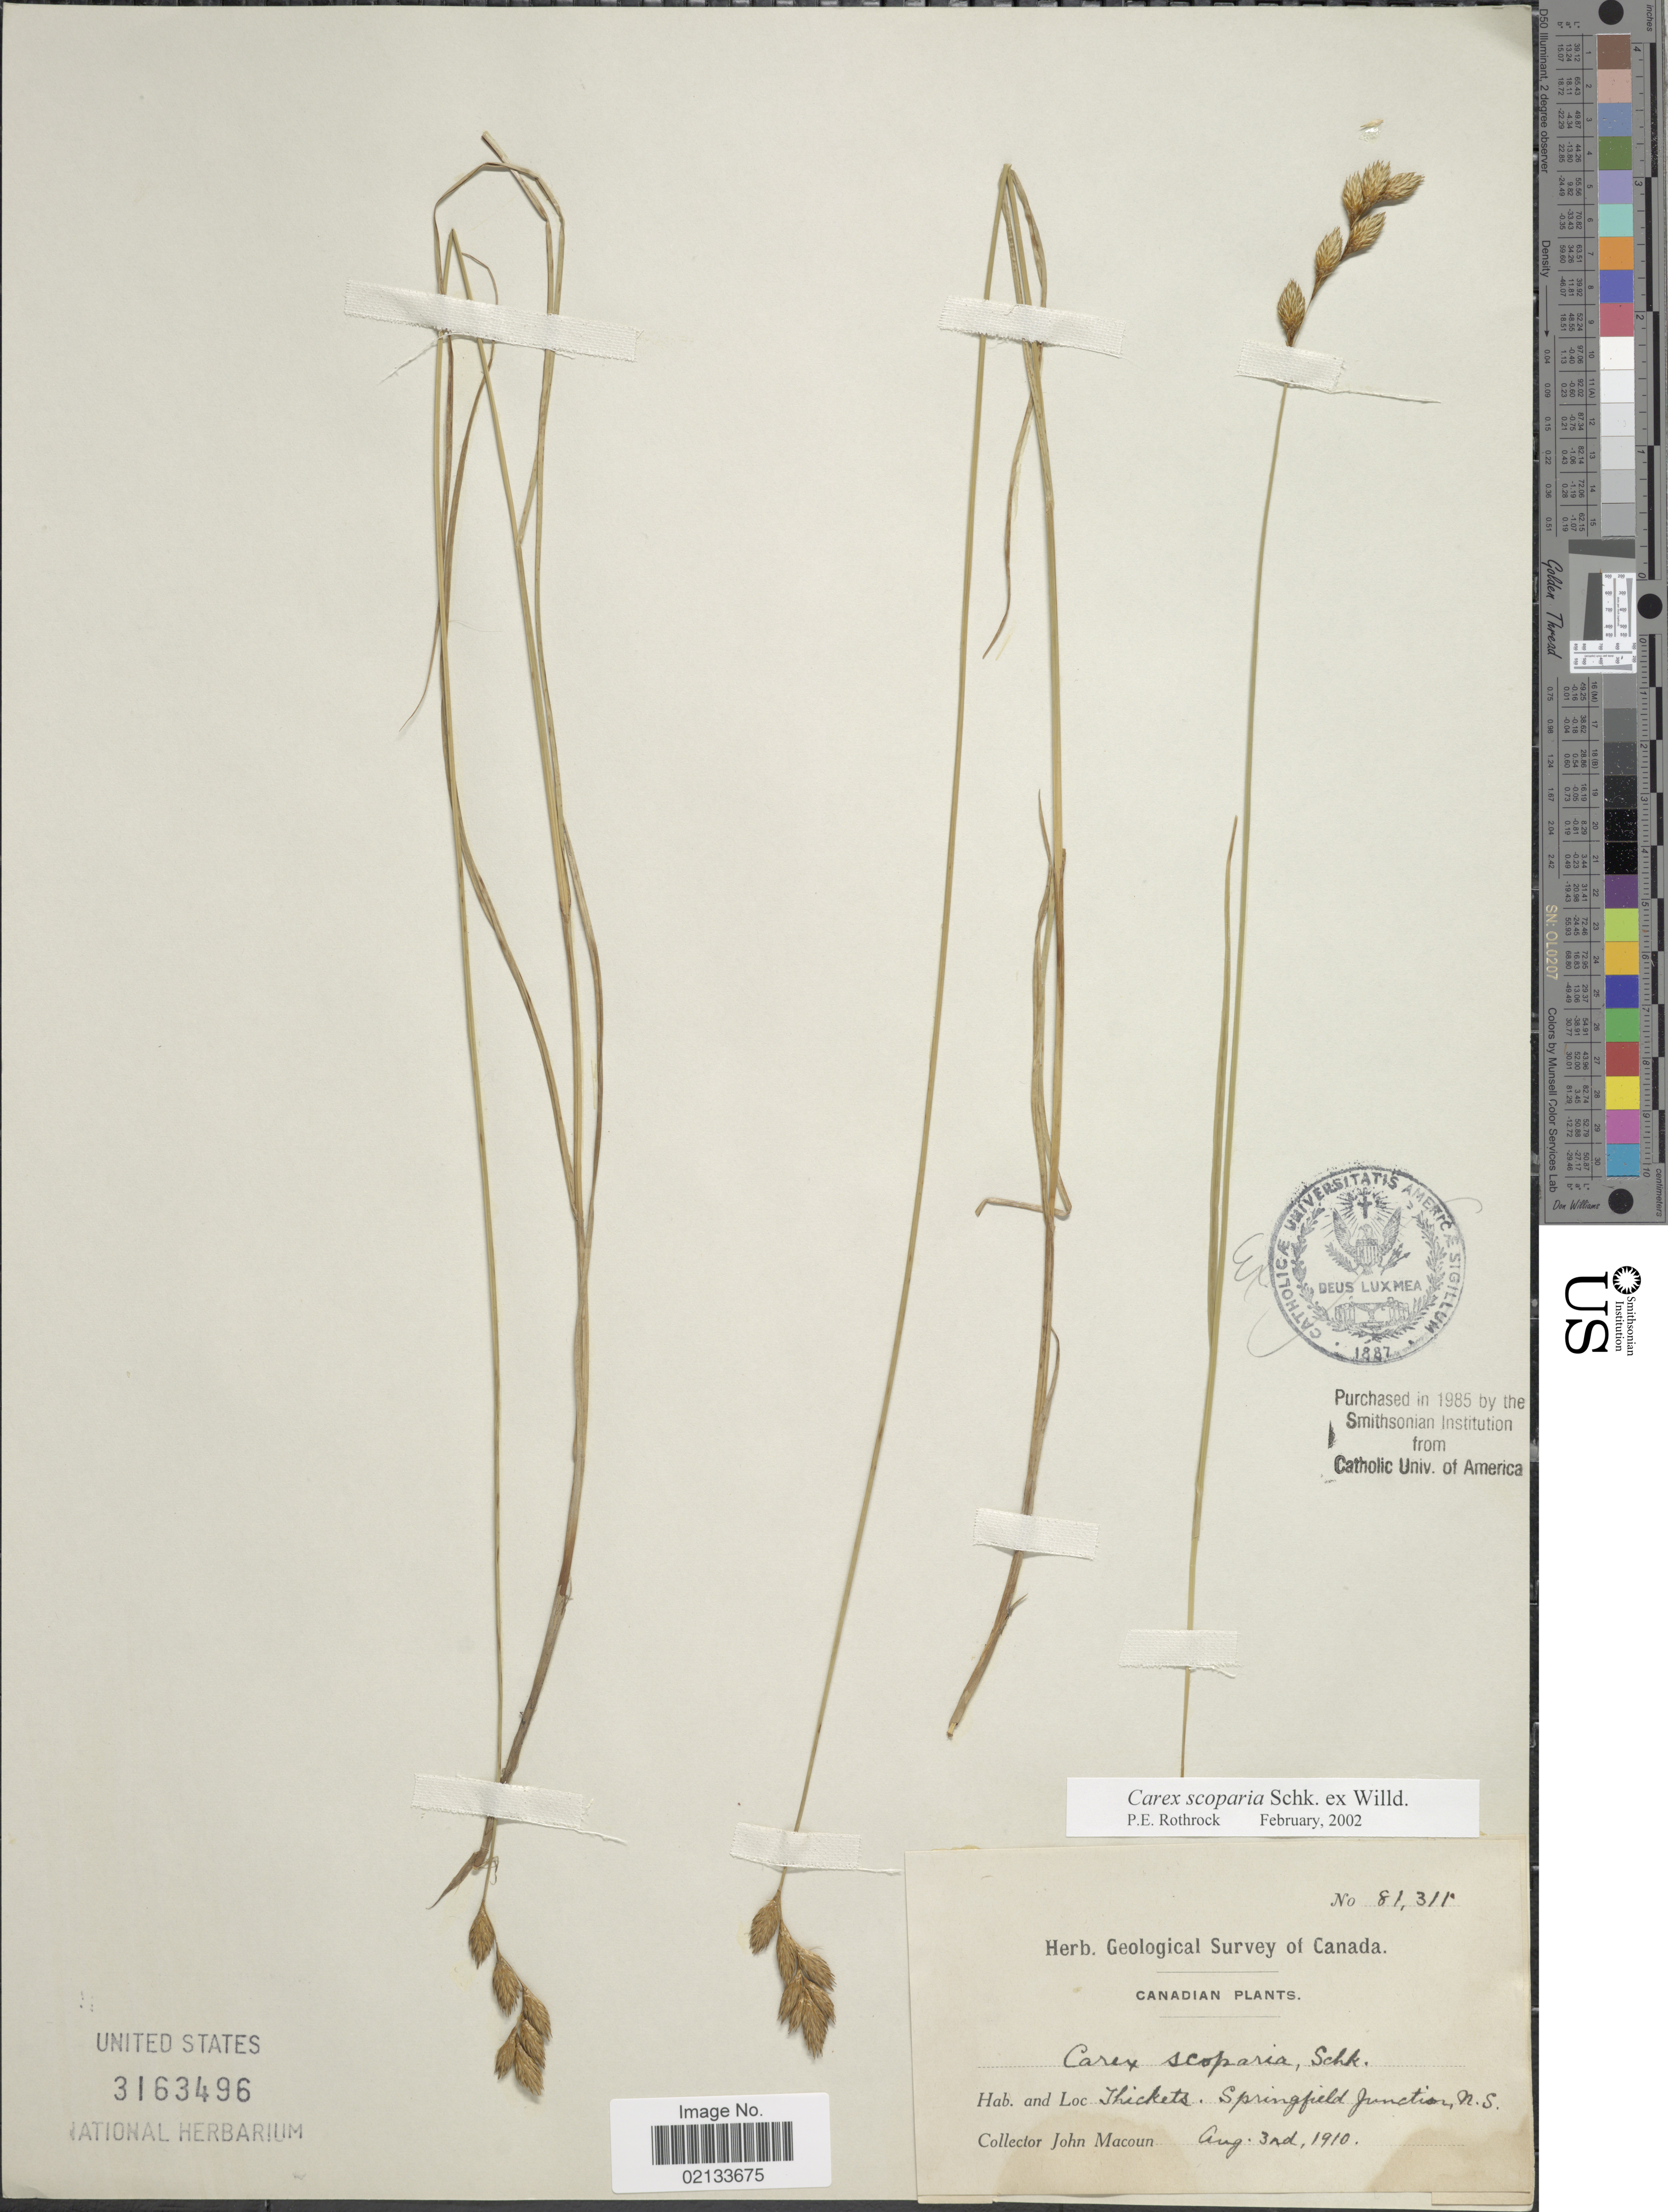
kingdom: Plantae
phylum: Tracheophyta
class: Liliopsida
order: Poales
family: Cyperaceae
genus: Carex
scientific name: Carex scoparia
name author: Schkuhr ex Willd.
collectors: J. Macoun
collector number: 81311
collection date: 1910-08-03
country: Canada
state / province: Nova Scotia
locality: Thickets, Springfield Junction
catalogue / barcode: US 3163496